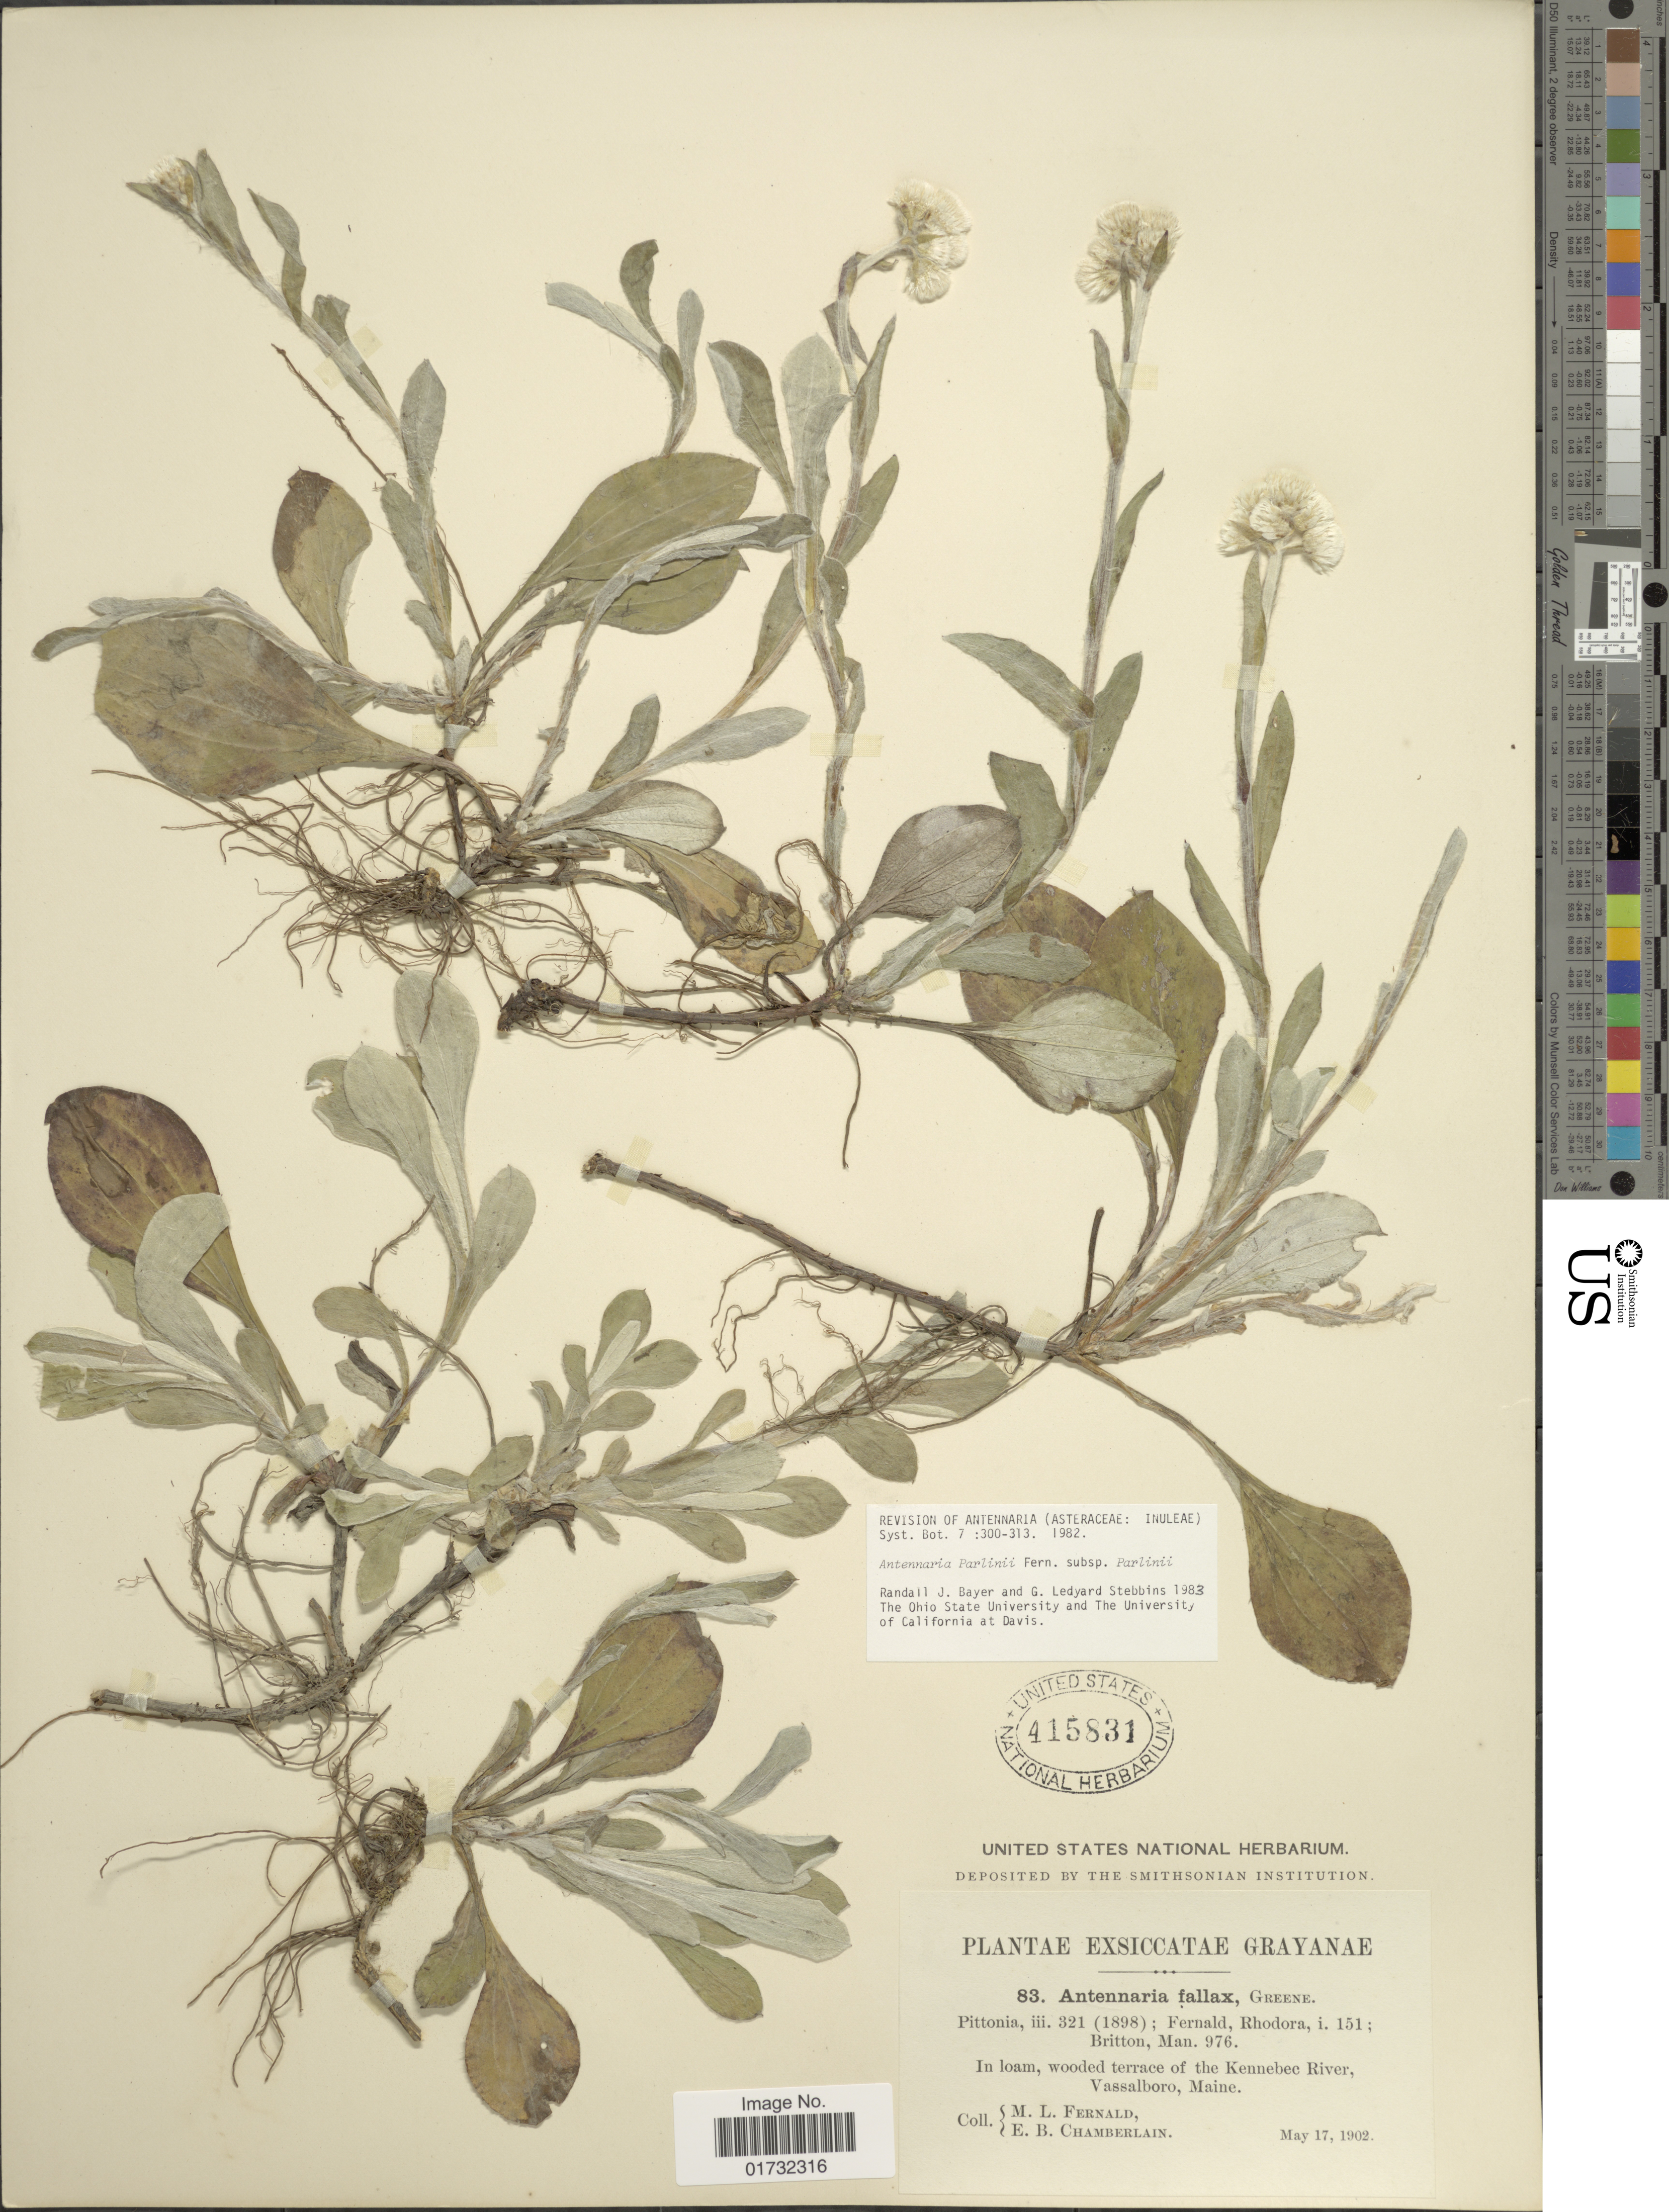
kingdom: Plantae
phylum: Tracheophyta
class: Magnoliopsida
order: Asterales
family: Asteraceae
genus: Antennaria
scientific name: Antennaria parlinii subsp. parlinii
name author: Fernald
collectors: M. L. Fernald & E. Chamberlain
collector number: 83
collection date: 1902-05-17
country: United States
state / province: Maine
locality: Kennebec River, Vassalboro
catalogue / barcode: US 415831